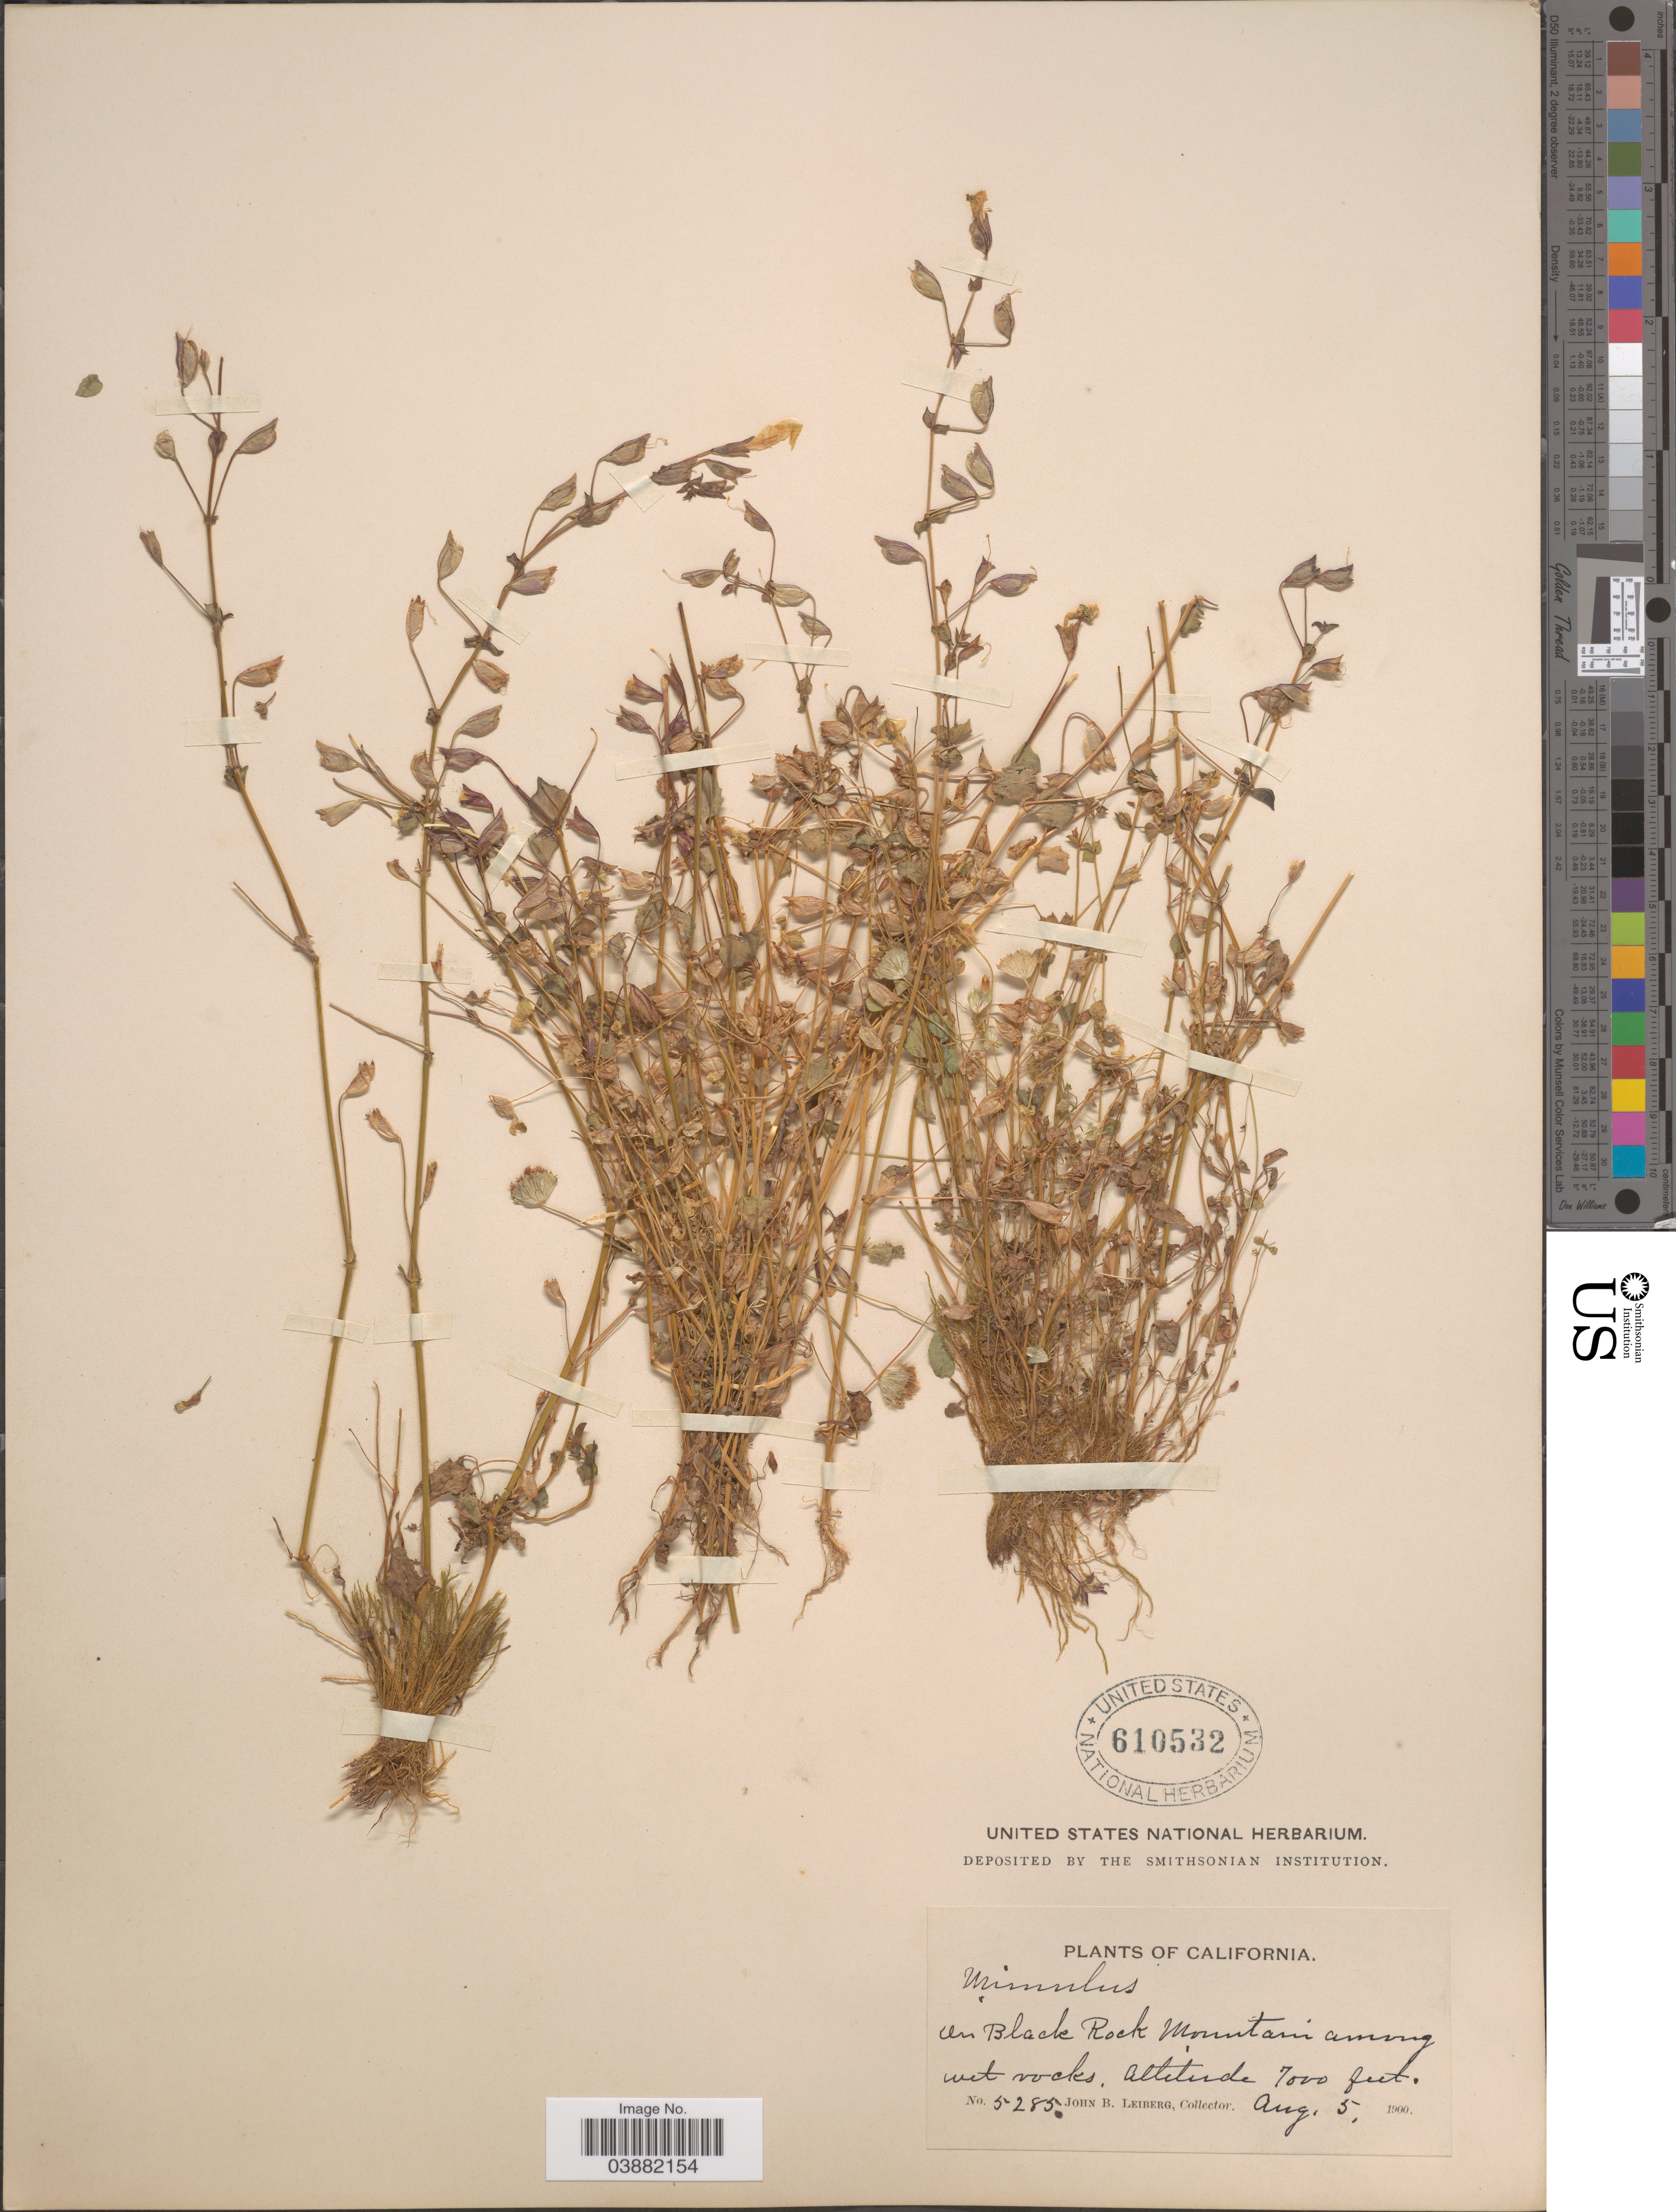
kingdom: Plantae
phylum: Tracheophyta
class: Magnoliopsida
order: Lamiales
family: Phrymaceae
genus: Mimulus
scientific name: Mimulus microphyllus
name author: Benth.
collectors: J. B. Leiberg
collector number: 5285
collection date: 1900-08-05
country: United States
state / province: California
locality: On Black Rock Mountain.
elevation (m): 2134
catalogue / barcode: US 610532